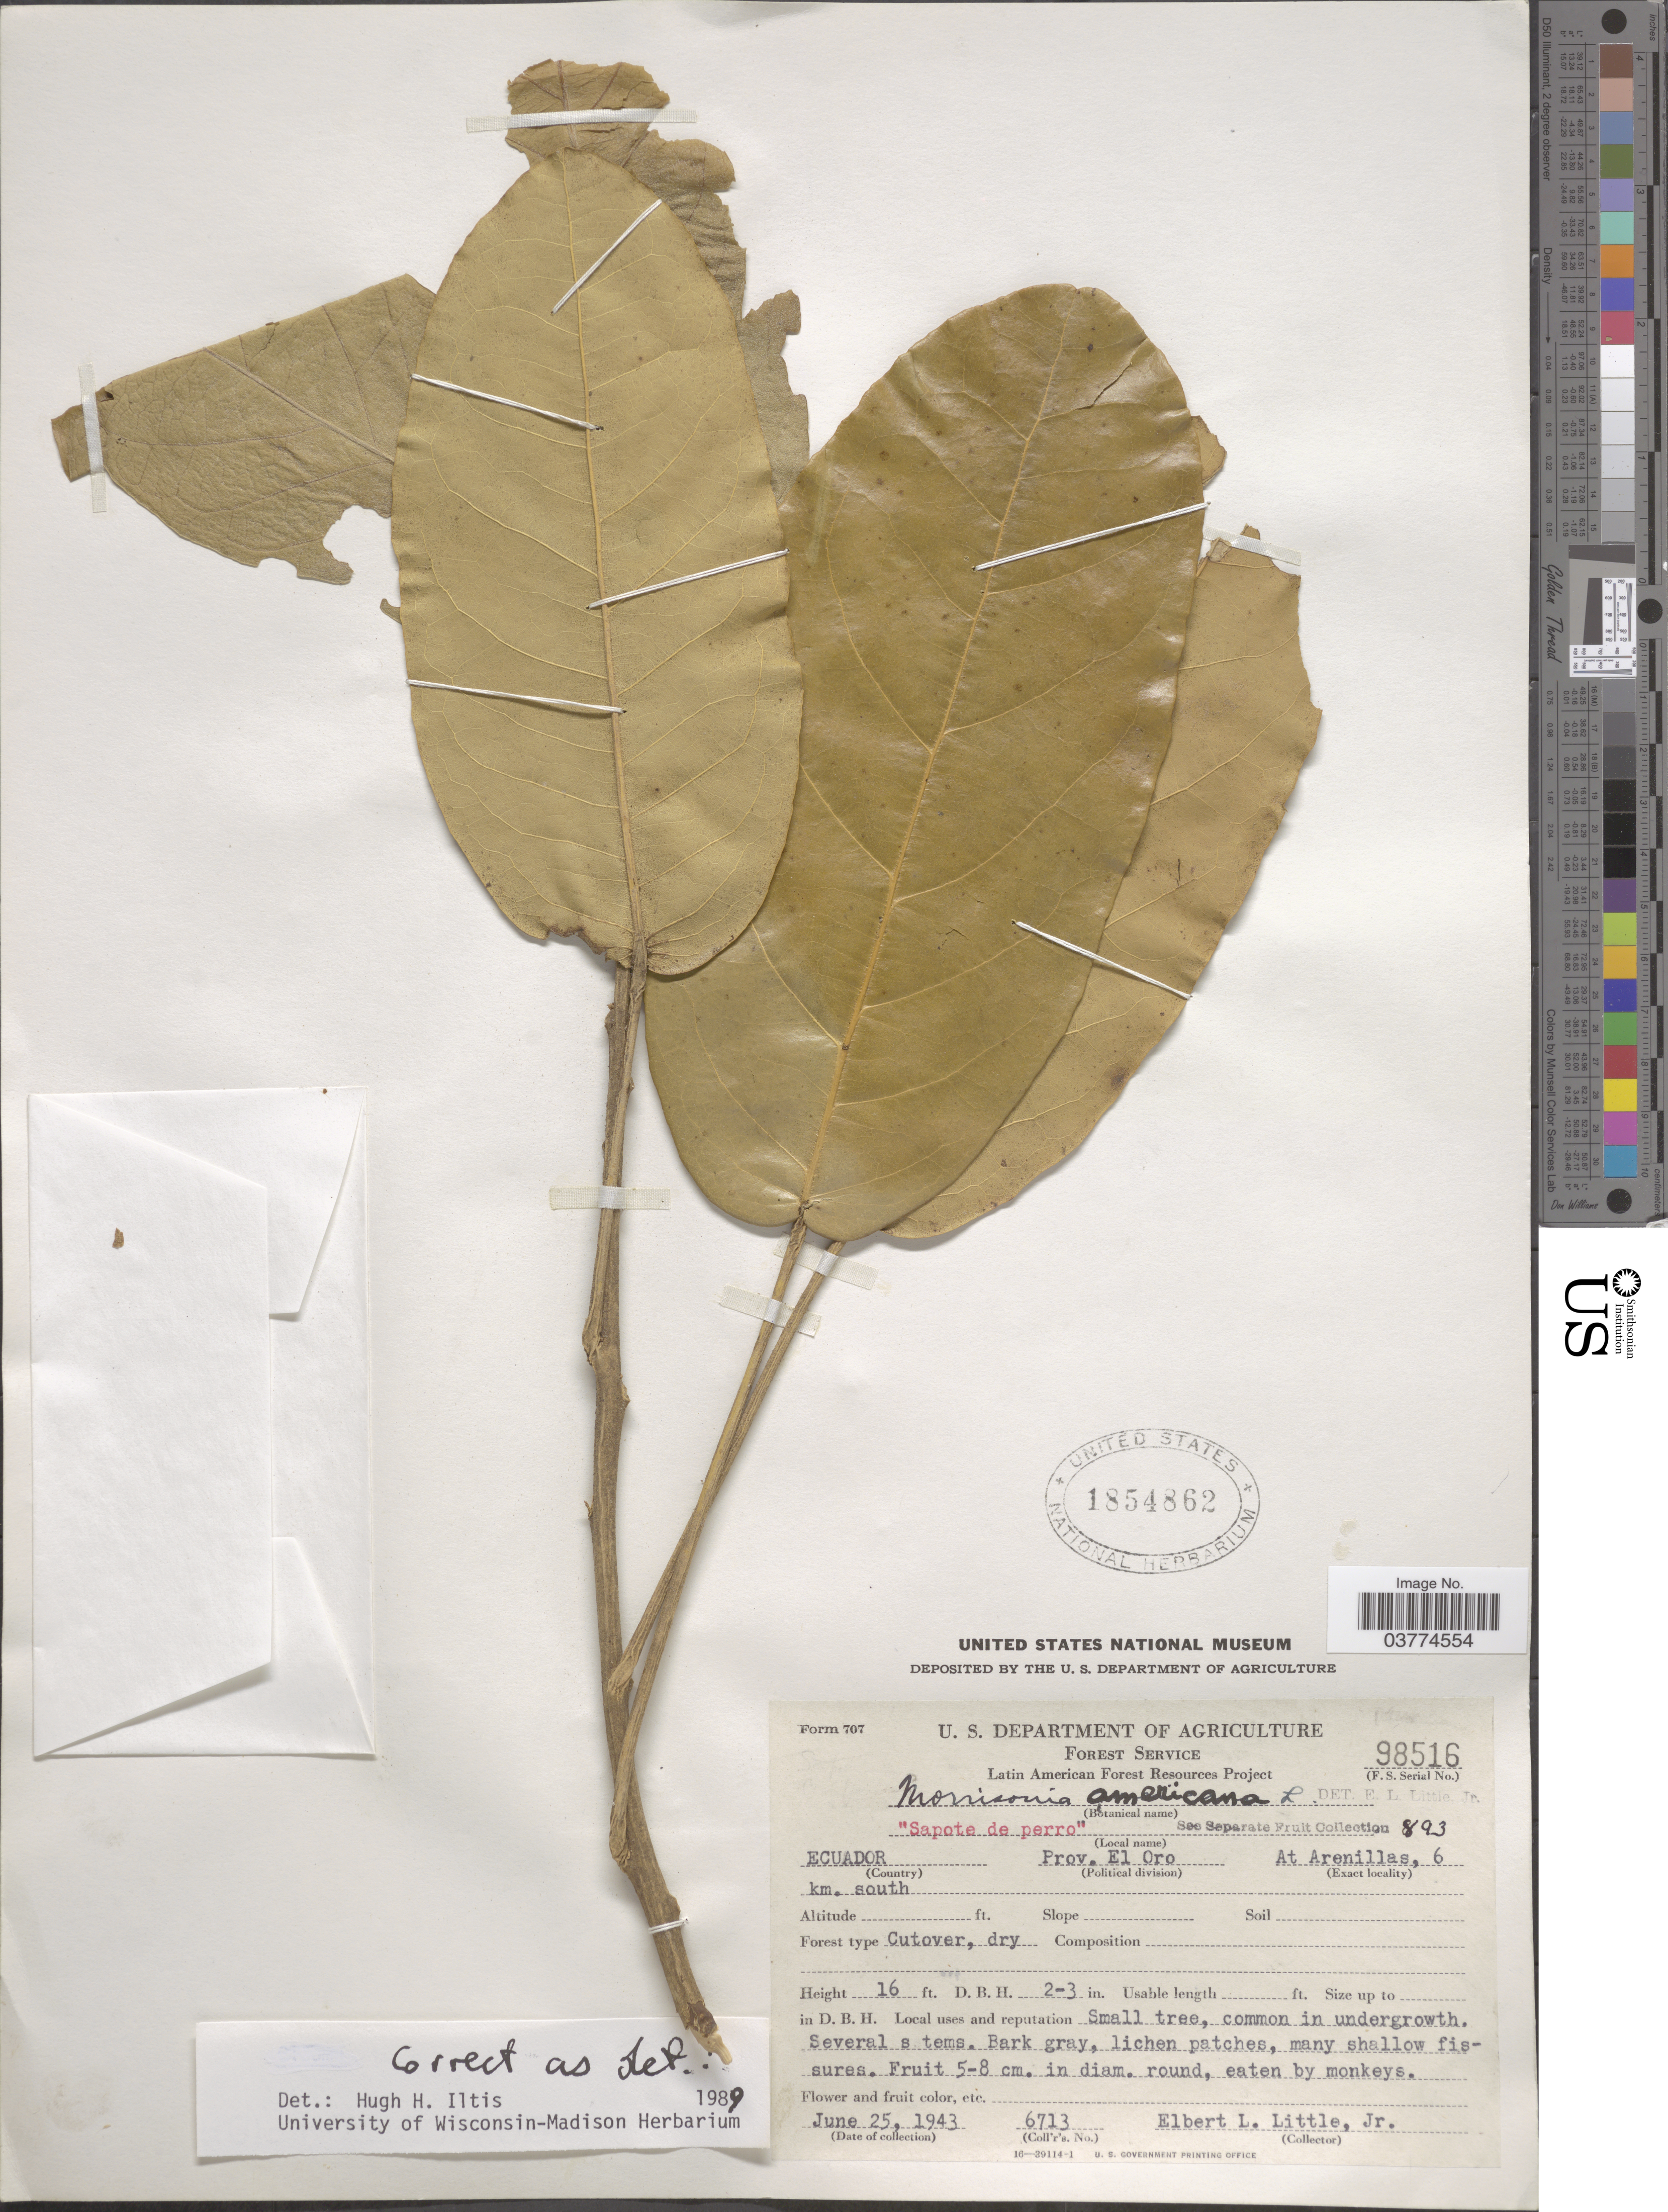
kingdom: Plantae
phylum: Tracheophyta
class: Magnoliopsida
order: Brassicales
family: Capparaceae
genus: Morisonia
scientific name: Morisonia americana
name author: L.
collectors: E. L. Little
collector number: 6713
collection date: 1943-06-25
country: Ecuador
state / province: El Oro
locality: At Arenillas, 6 km. south.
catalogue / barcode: US 1854862